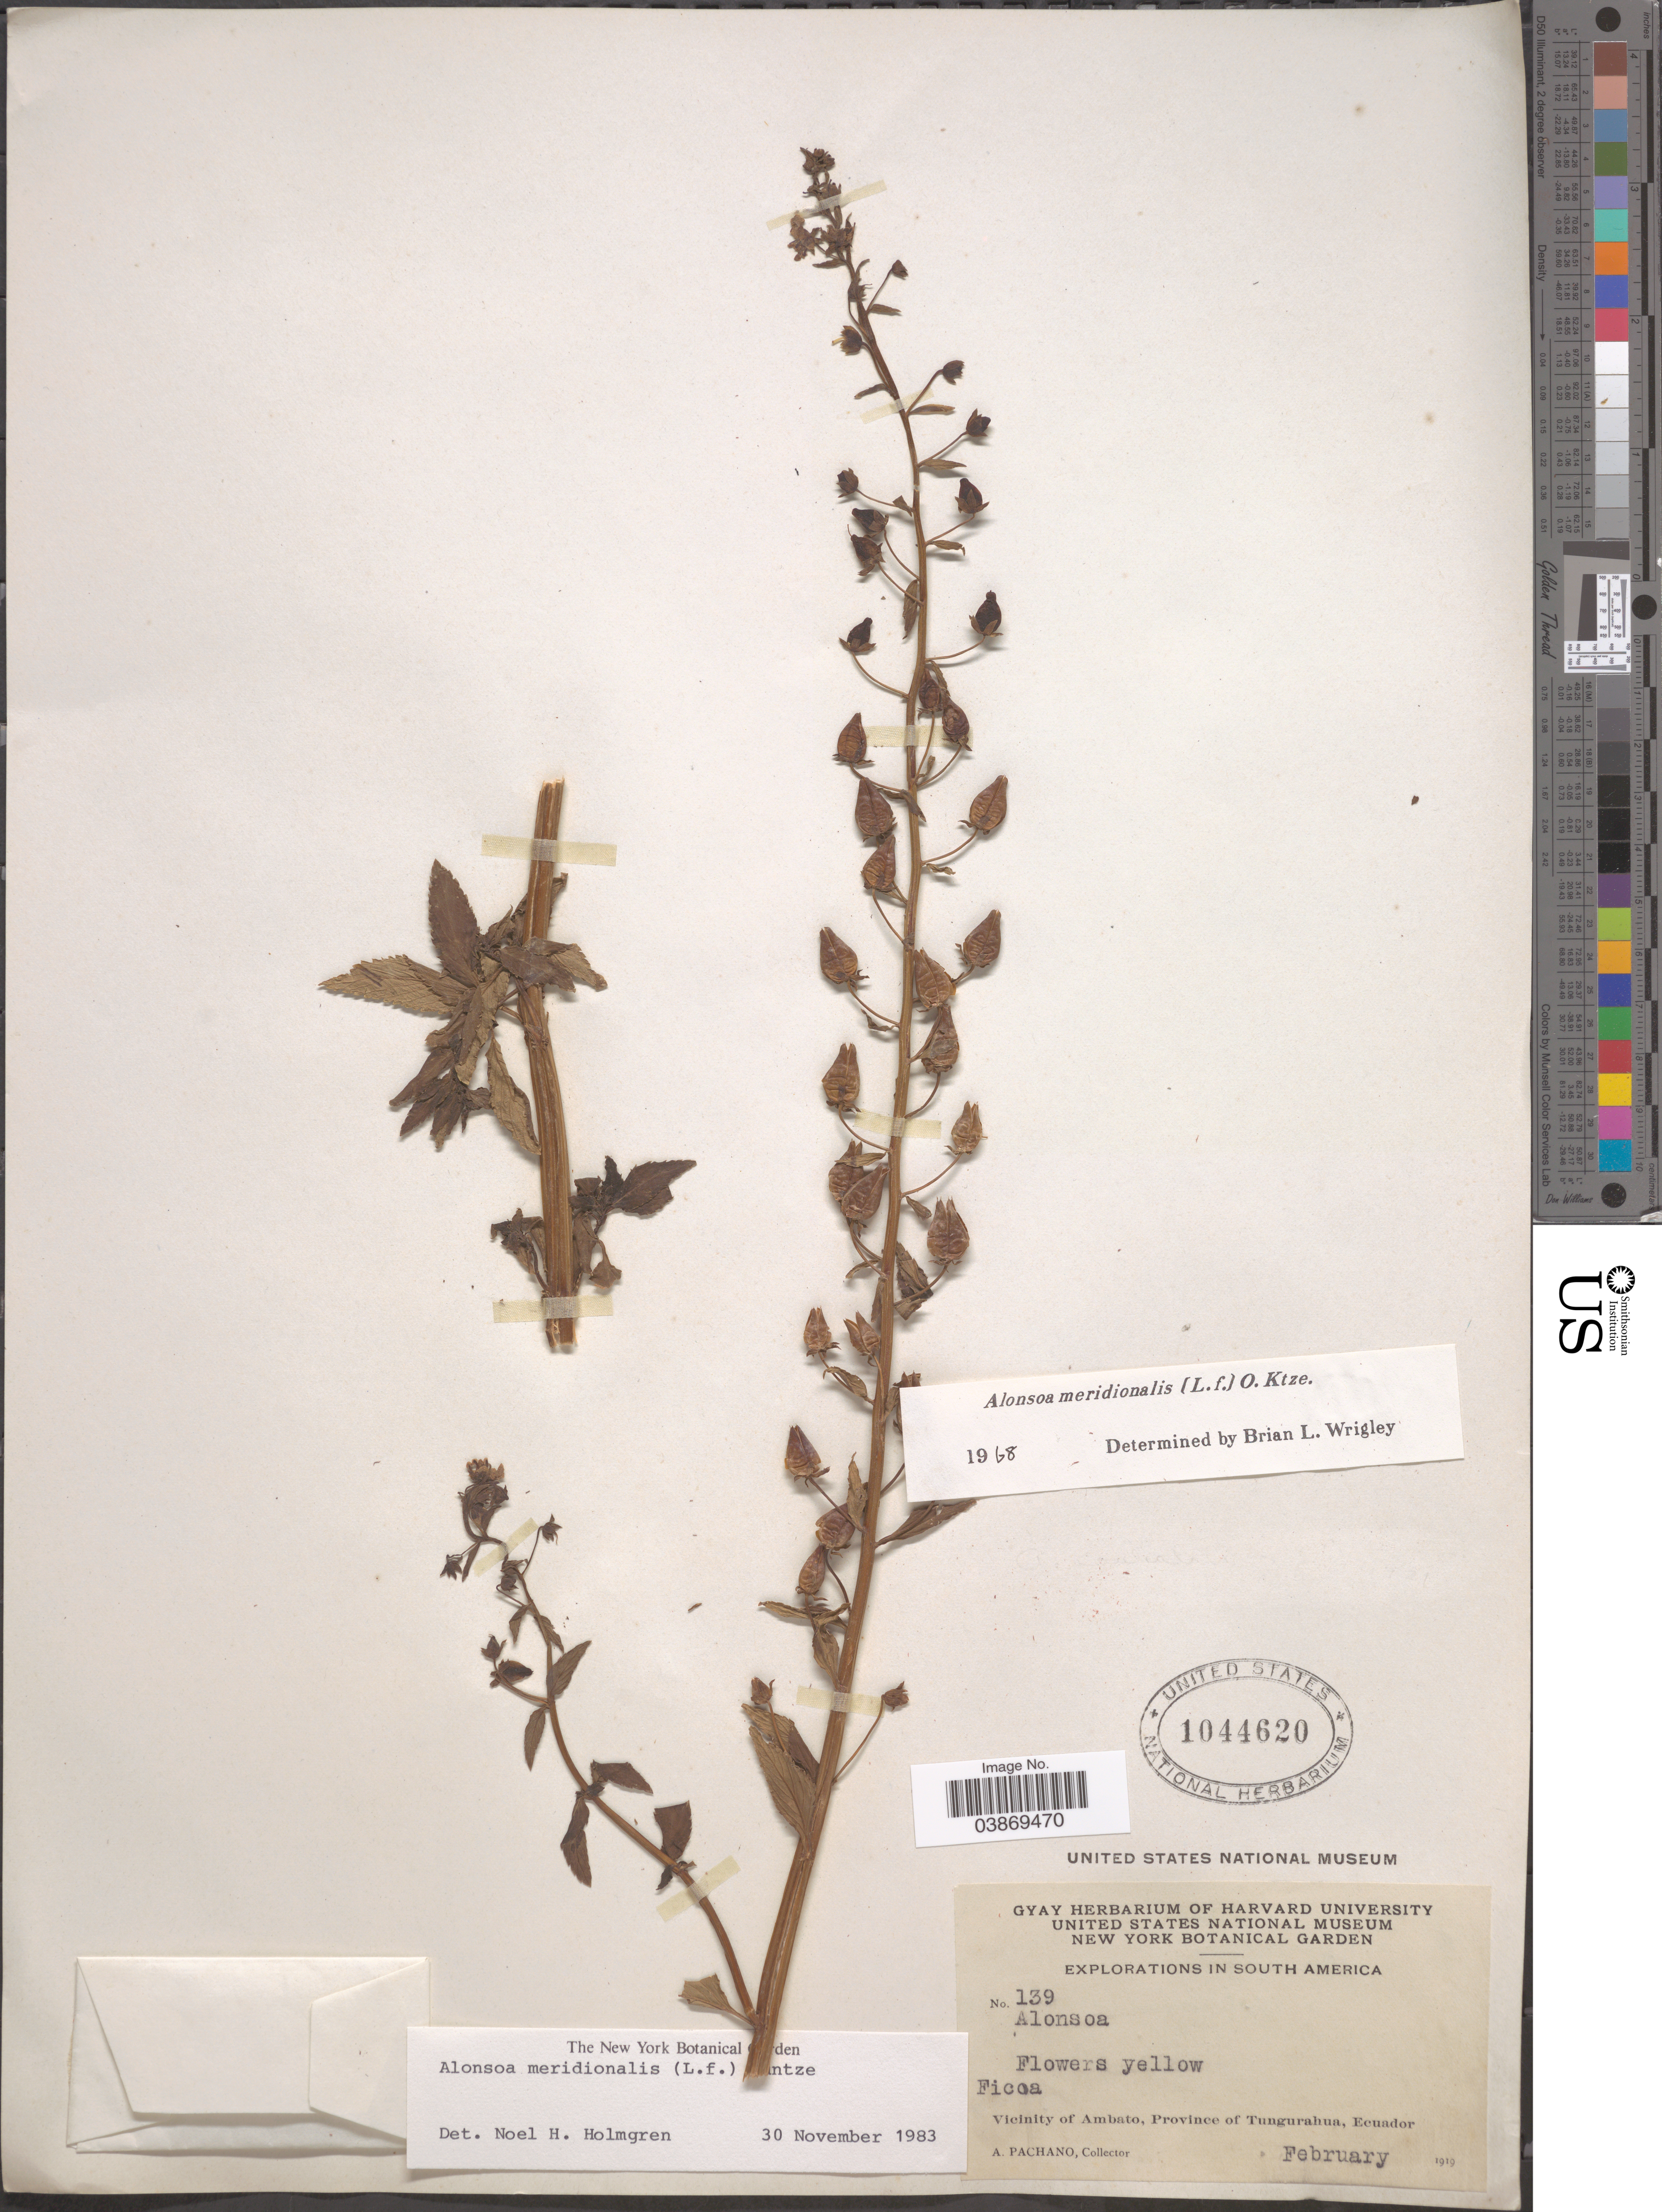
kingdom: Plantae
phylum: Tracheophyta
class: Magnoliopsida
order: Lamiales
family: Scrophulariaceae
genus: Alonsoa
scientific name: Alonsoa meridionalis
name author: (L. f.) Kuntze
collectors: A. Pachano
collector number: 139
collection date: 1919-02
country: Ecuador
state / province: Tungurahua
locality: Vicinity of Ambato.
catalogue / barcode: US 1044620